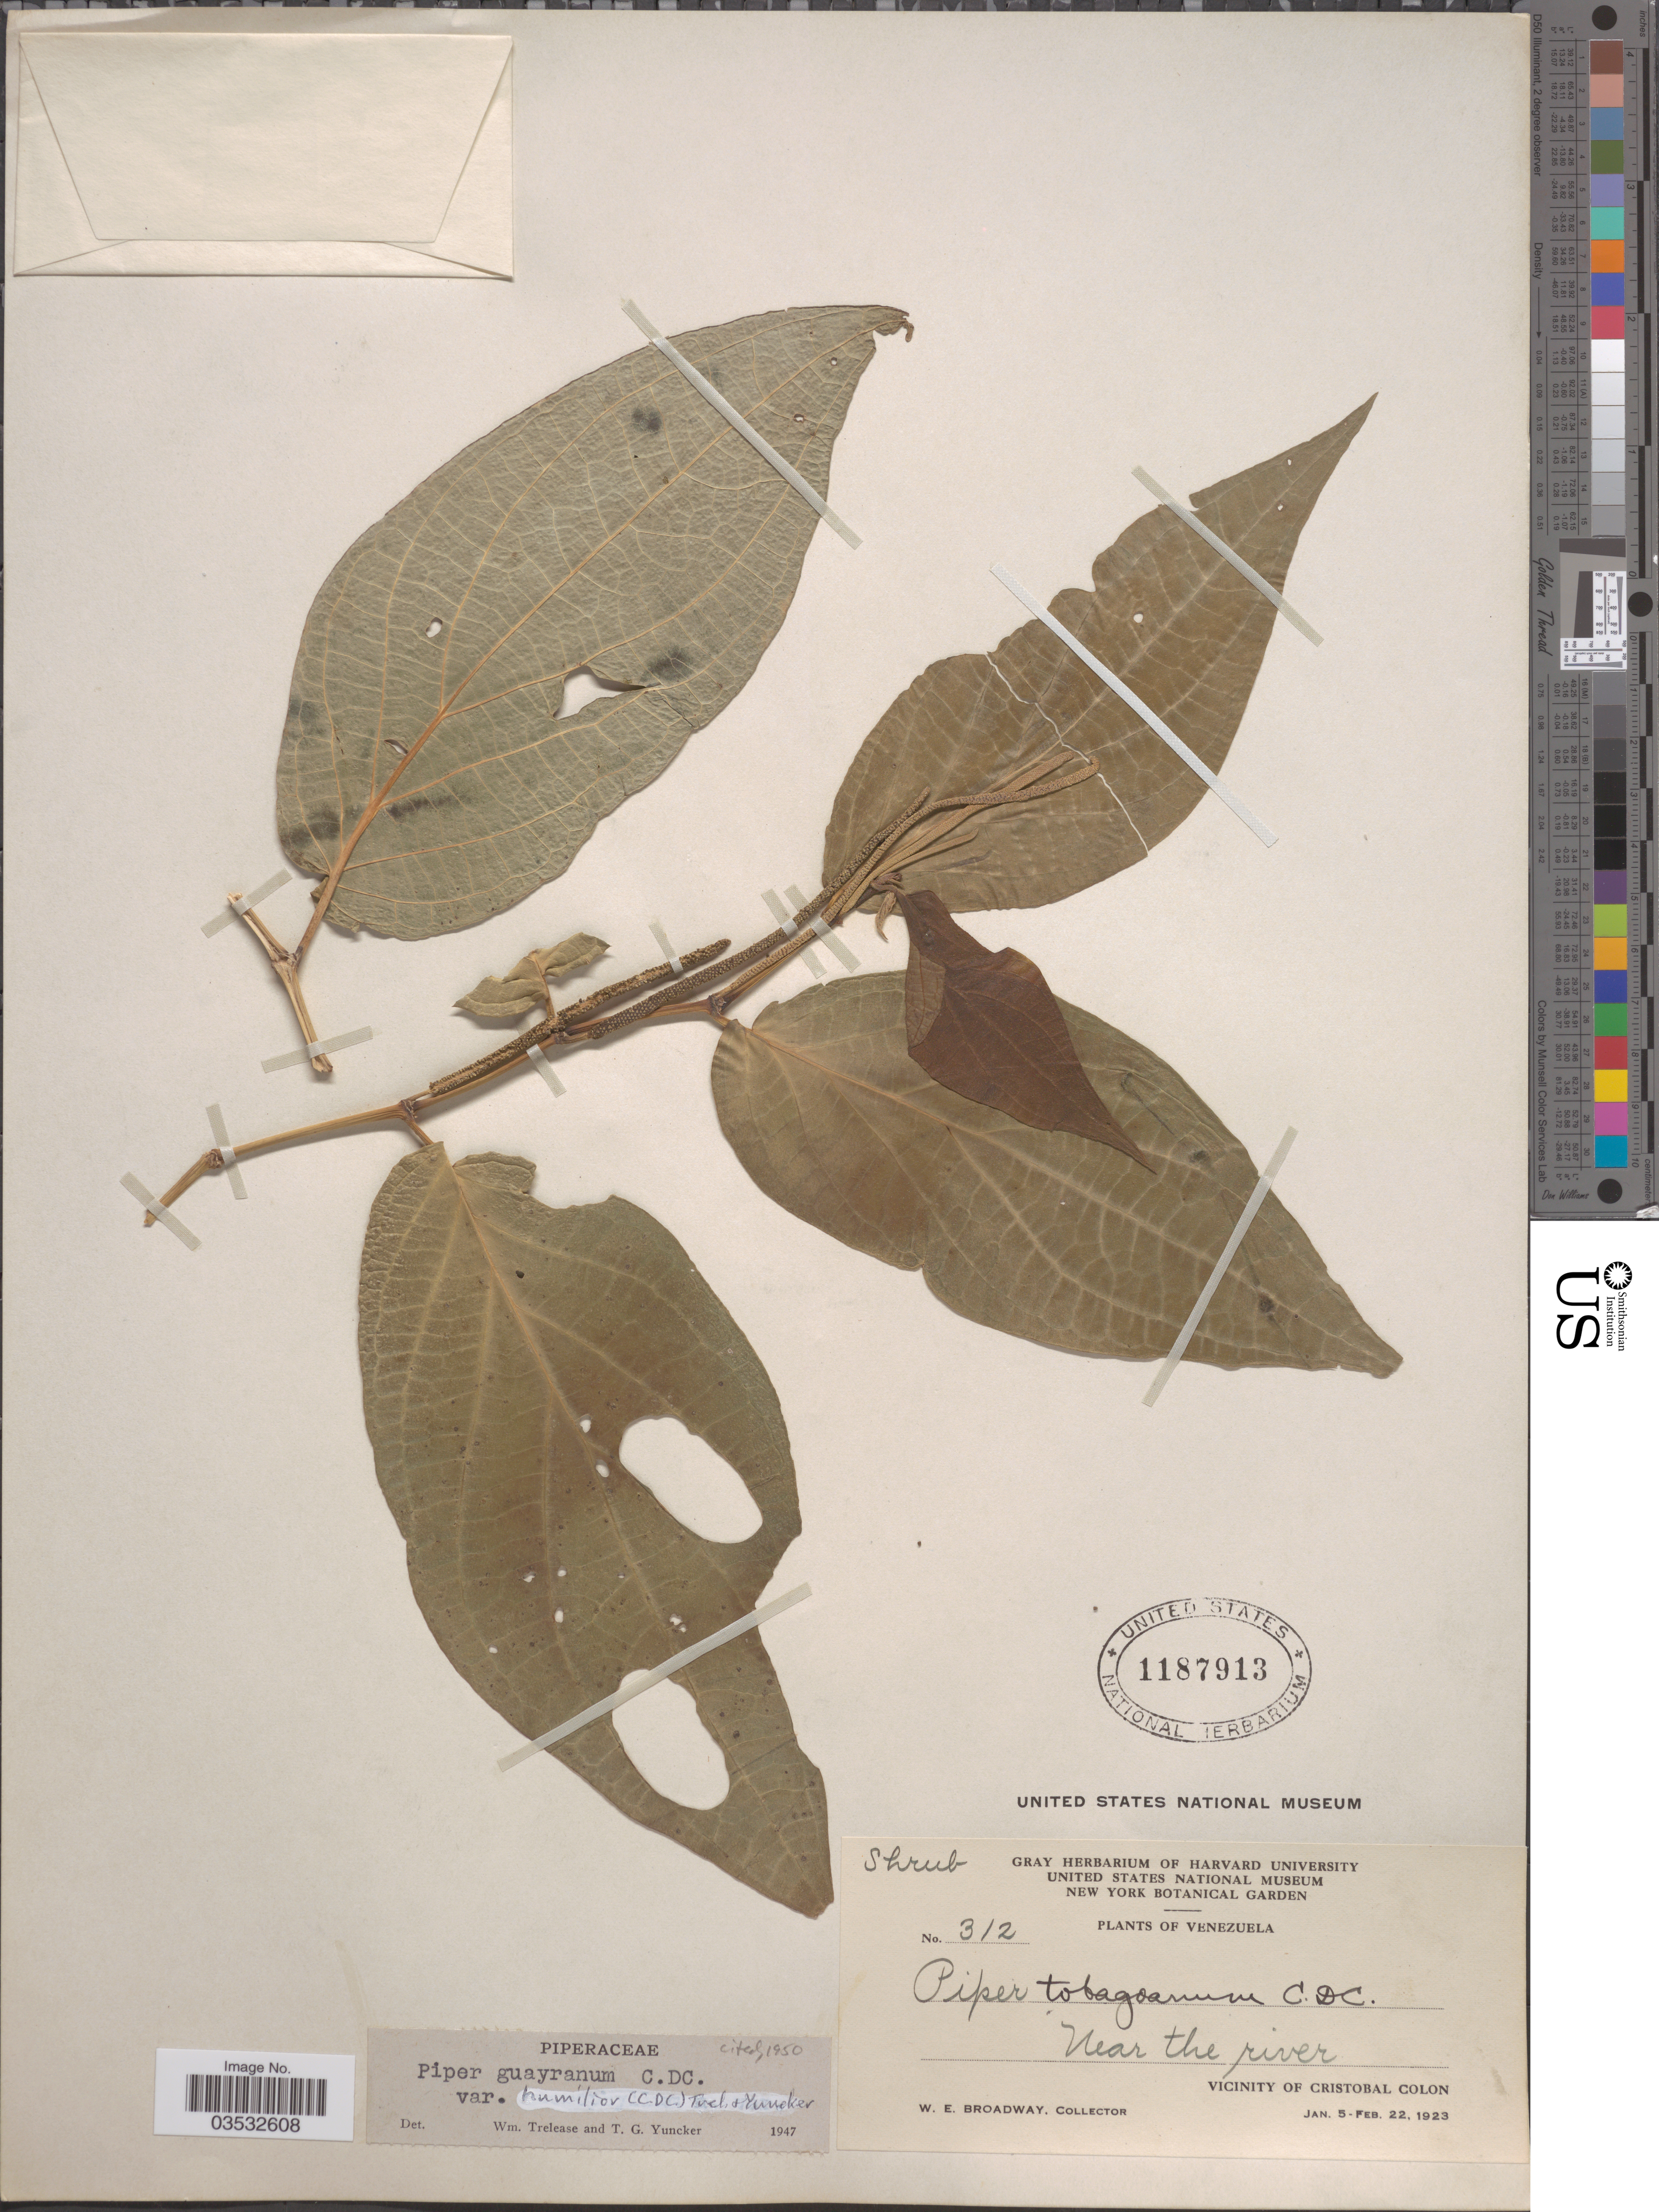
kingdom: Plantae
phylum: Tracheophyta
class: Magnoliopsida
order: Piperales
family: Piperaceae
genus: Piper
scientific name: Piper dilatatum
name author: Rich.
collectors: W. E. Broadway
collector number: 312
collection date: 1923-01-05/1923-02-22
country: Venezuela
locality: Near the river. Vicinity of Cristobal Colon.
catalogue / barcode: US 1187913